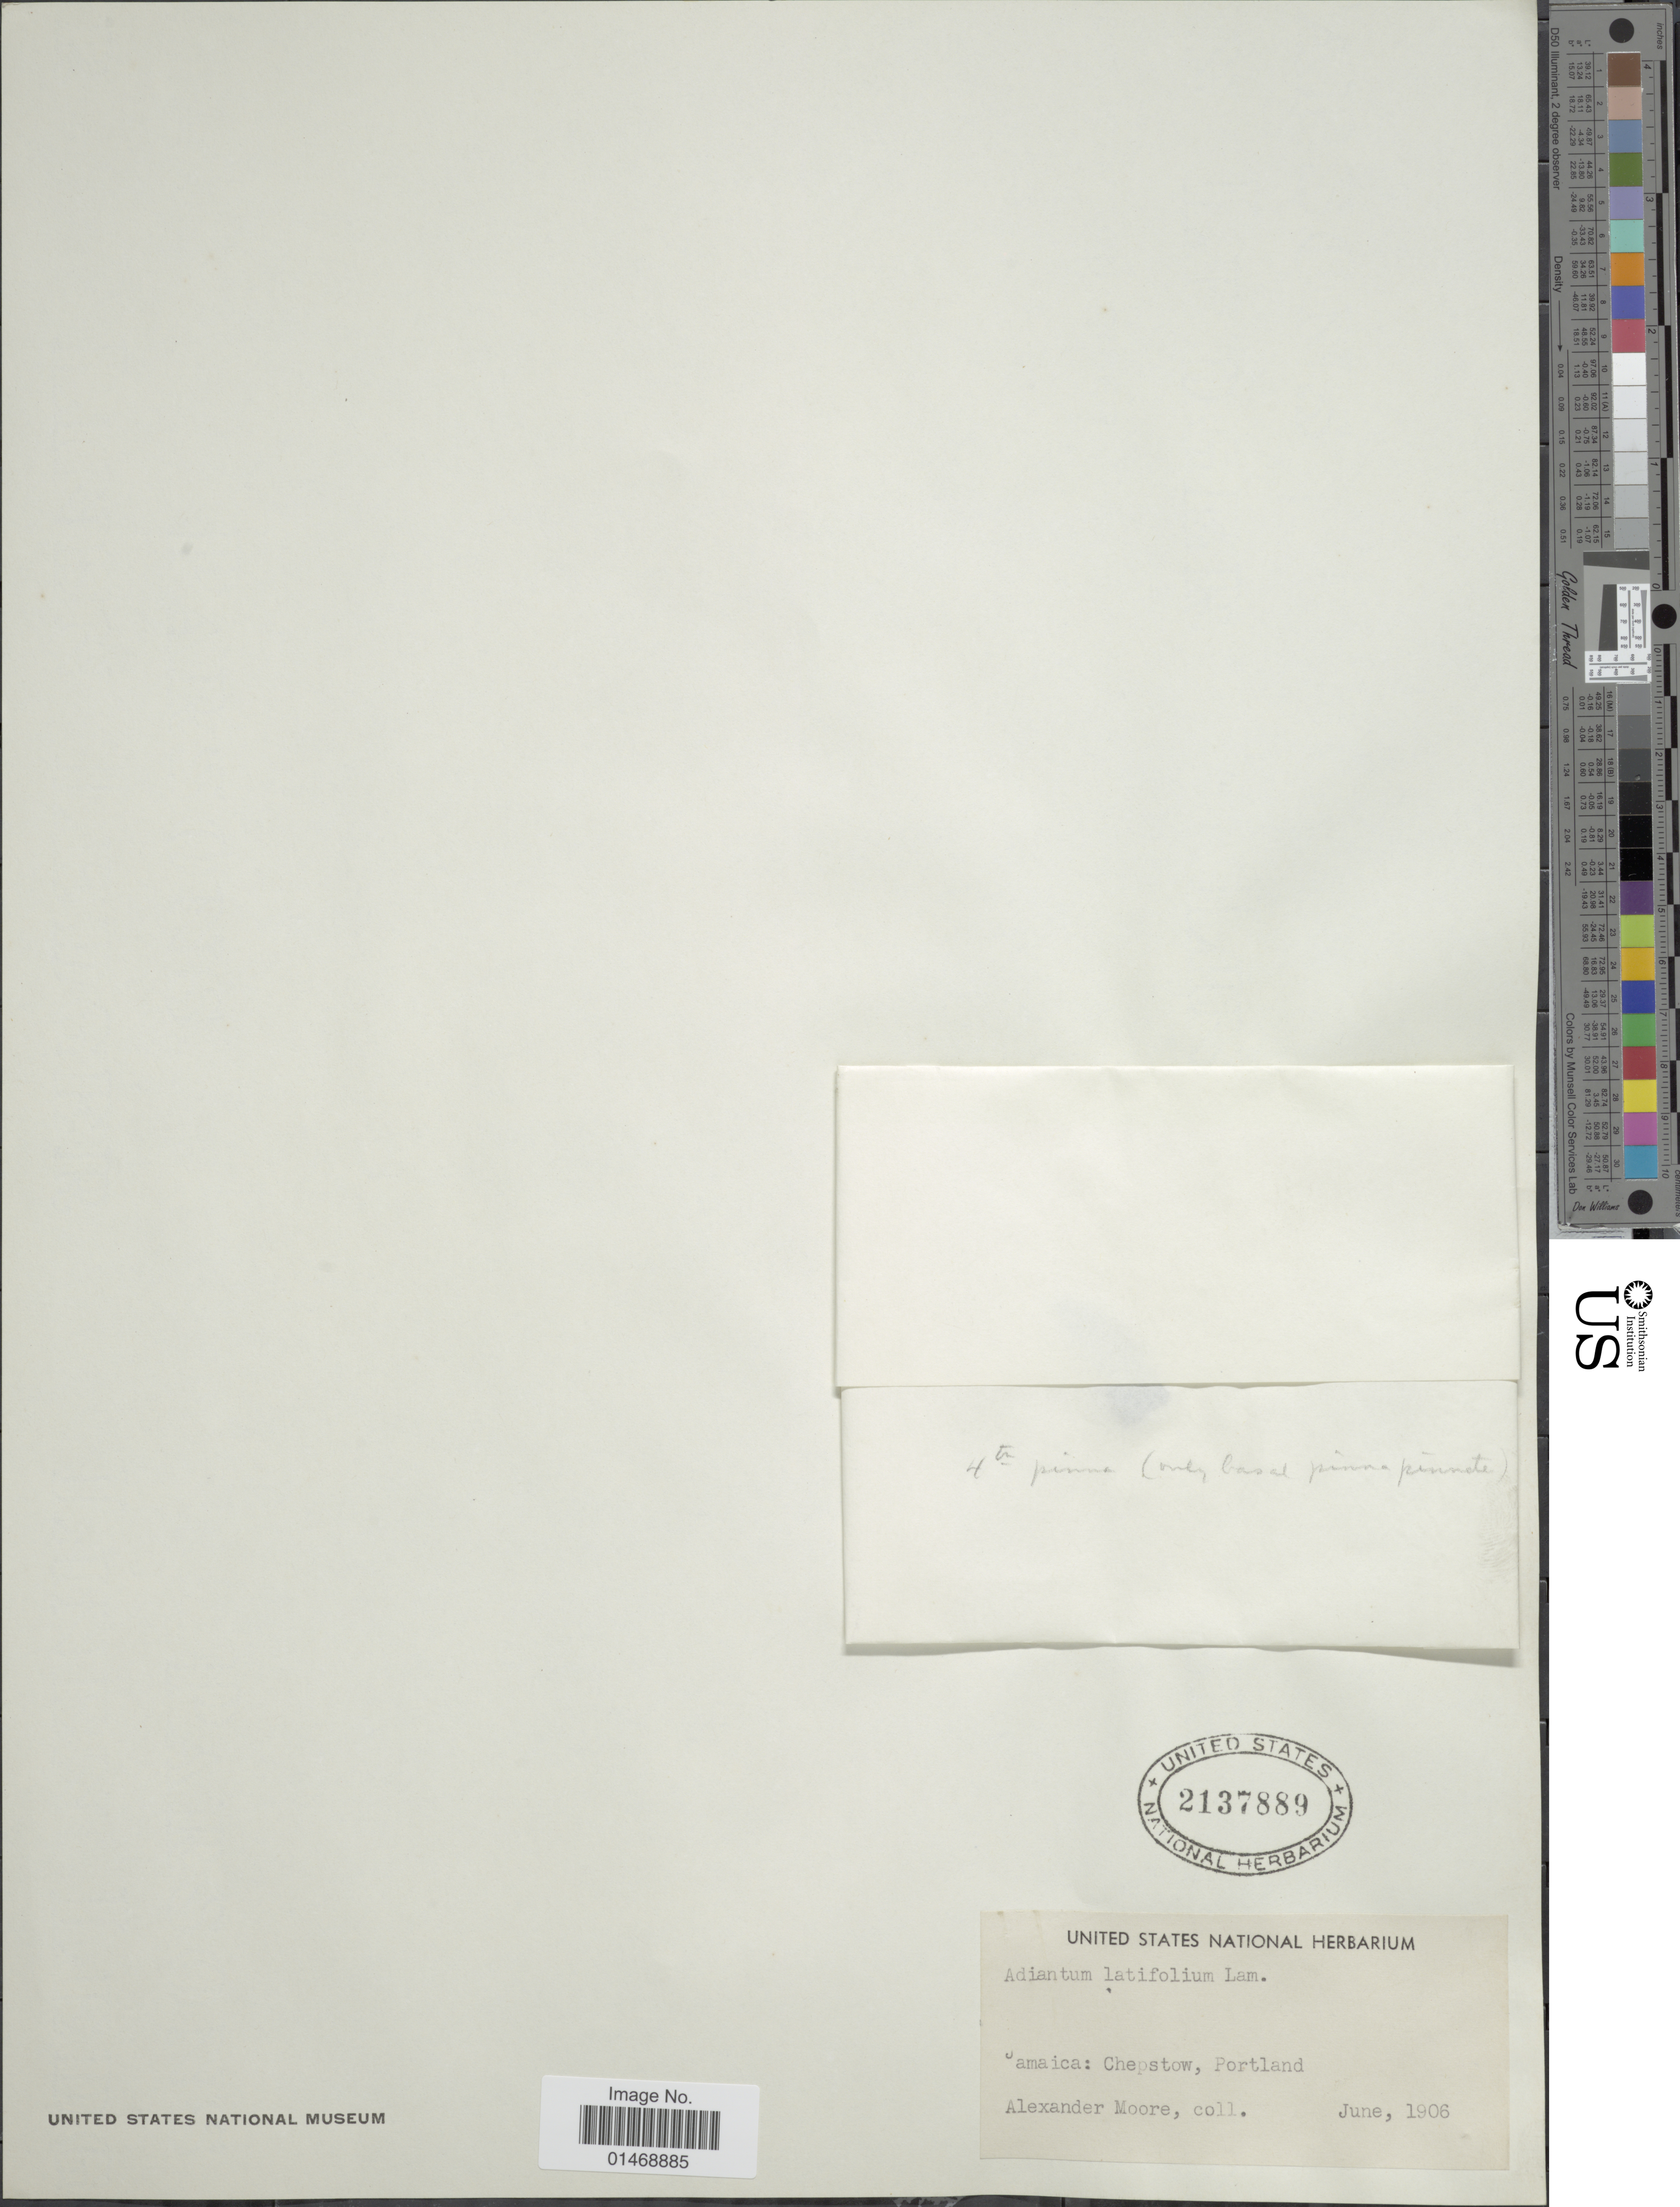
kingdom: Plantae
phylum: Tracheophyta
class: Polypodiopsida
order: Polypodiales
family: Pteridaceae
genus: Adiantum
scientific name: Adiantum latifolium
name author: Lam.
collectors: A. Moore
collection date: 1906-06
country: Jamaica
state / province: Portland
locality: Chepstow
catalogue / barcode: US 2137889